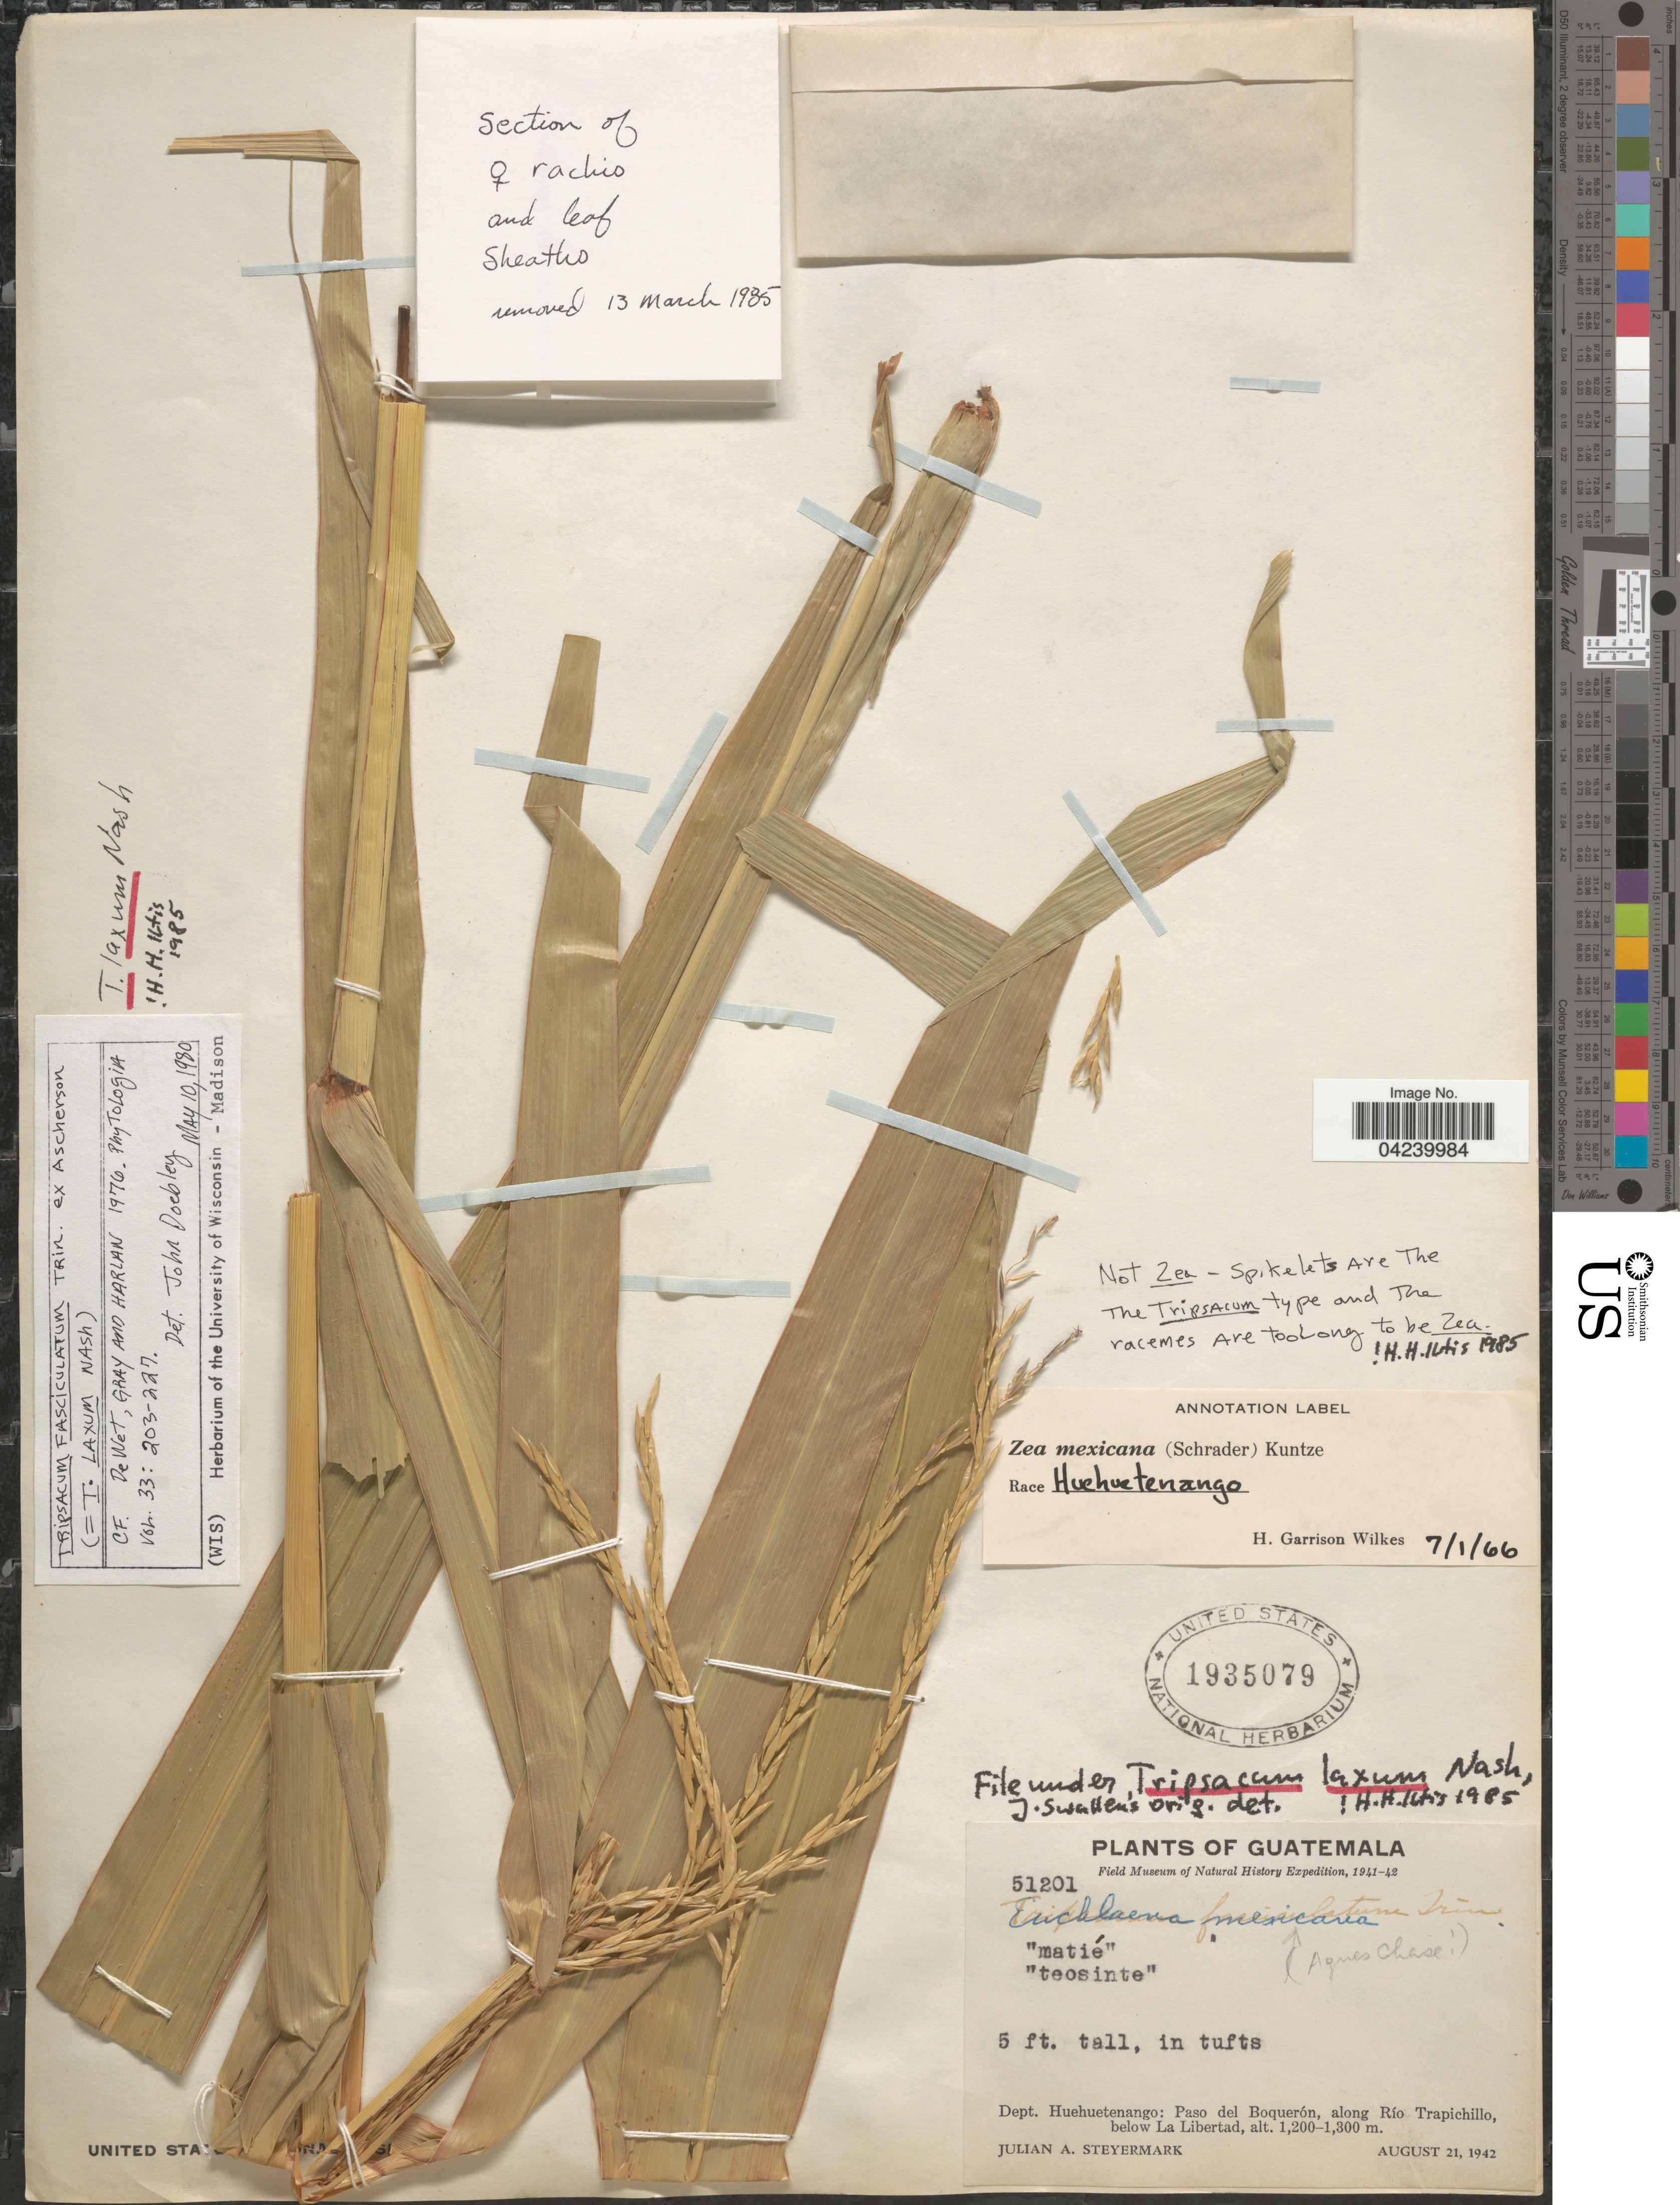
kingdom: Plantae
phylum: Tracheophyta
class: Liliopsida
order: Poales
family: Poaceae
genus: Tripsacum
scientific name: Tripsacum laxum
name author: Nash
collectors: J. Steyermark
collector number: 51201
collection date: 1942-08-21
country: Guatemala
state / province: Huehuetenango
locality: Field Museum of Natural History Expedition, 1941-42. Dept. Huehuetenango: Paso del Boquerón, along Río Trapichillo, below La Libertad.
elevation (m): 1200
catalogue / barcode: US 1935079